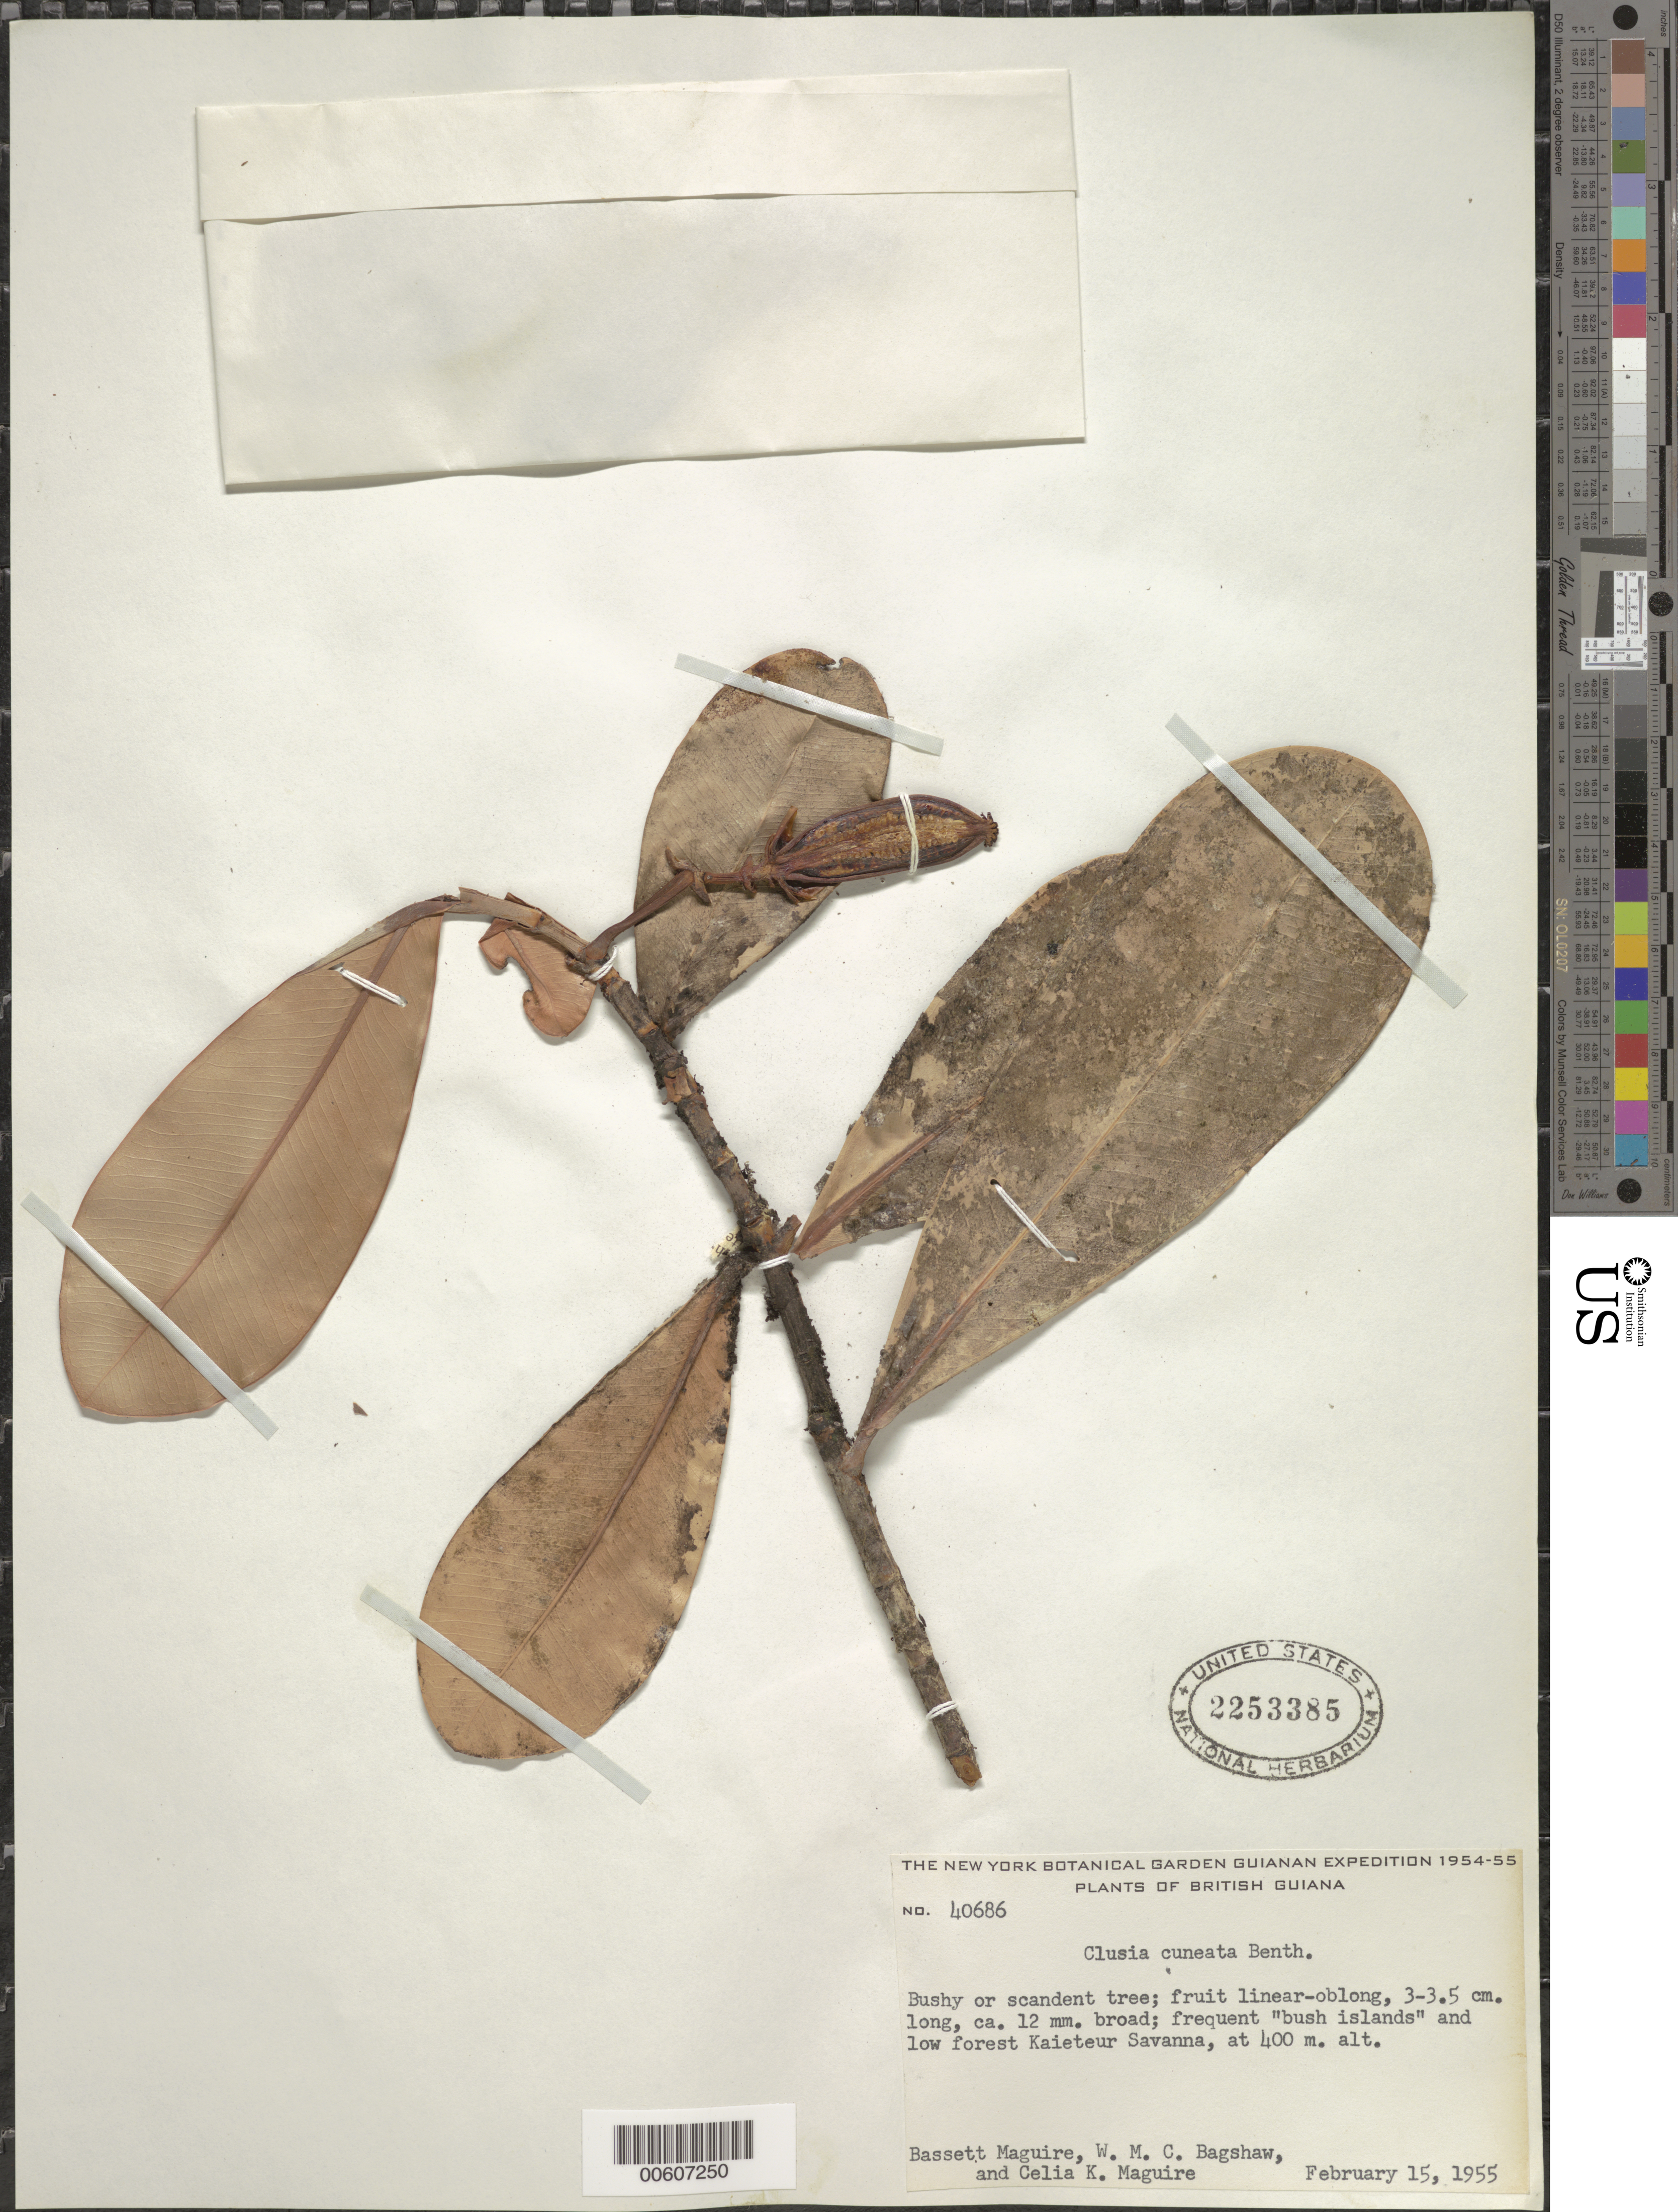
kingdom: Plantae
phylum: Tracheophyta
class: Magnoliopsida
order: Malpighiales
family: Clusiaceae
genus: Clusia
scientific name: Clusia cuneata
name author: Benth.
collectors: B. Maguire, W. Bagshaw & C. K. Maguire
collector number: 40686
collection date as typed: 15-Feb-55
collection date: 1955-02-15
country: Guyana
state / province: Potaro-Siparuni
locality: Kaieteur Savanna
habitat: Frequent "bush islands' and low forest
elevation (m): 400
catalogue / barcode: US 2253385